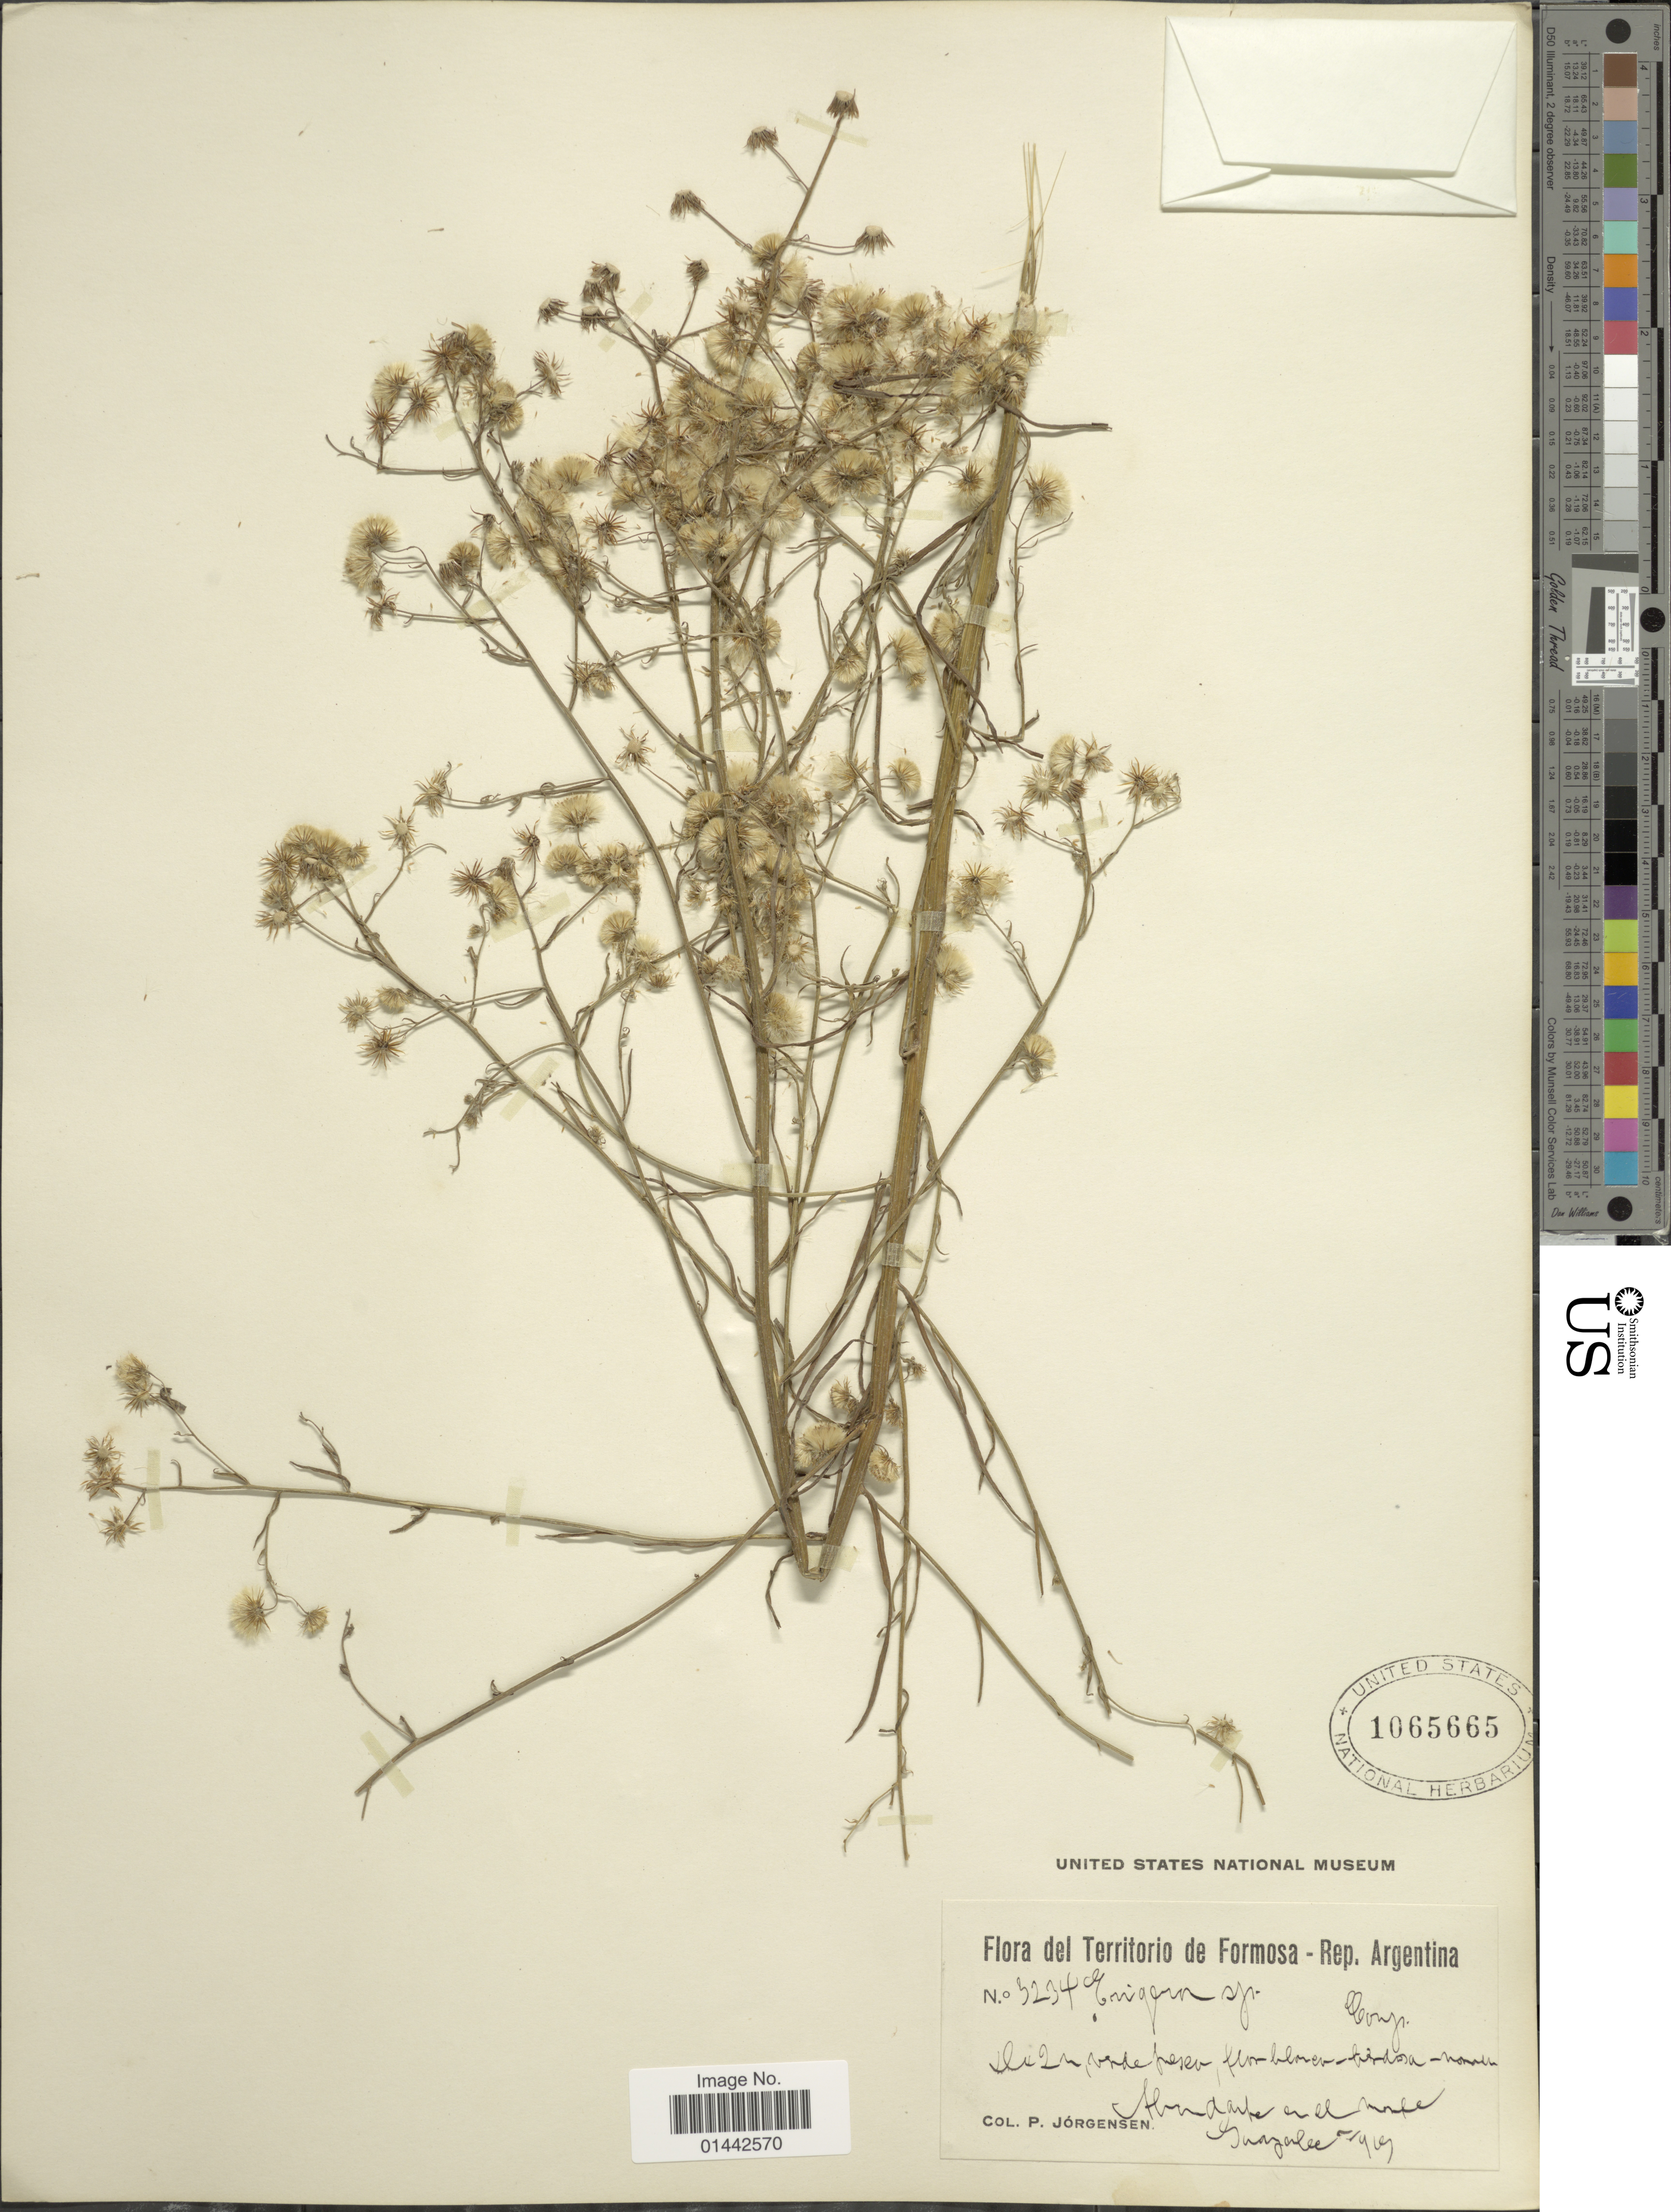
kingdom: Plantae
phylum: Tracheophyta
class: Magnoliopsida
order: Asterales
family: Asteraceae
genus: Erigeron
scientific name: Erigeron sp.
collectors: P. Jörgensen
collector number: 3234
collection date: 1919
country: Argentina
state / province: Formosa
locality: Abundante en el monte Guayalec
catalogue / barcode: US 1065665